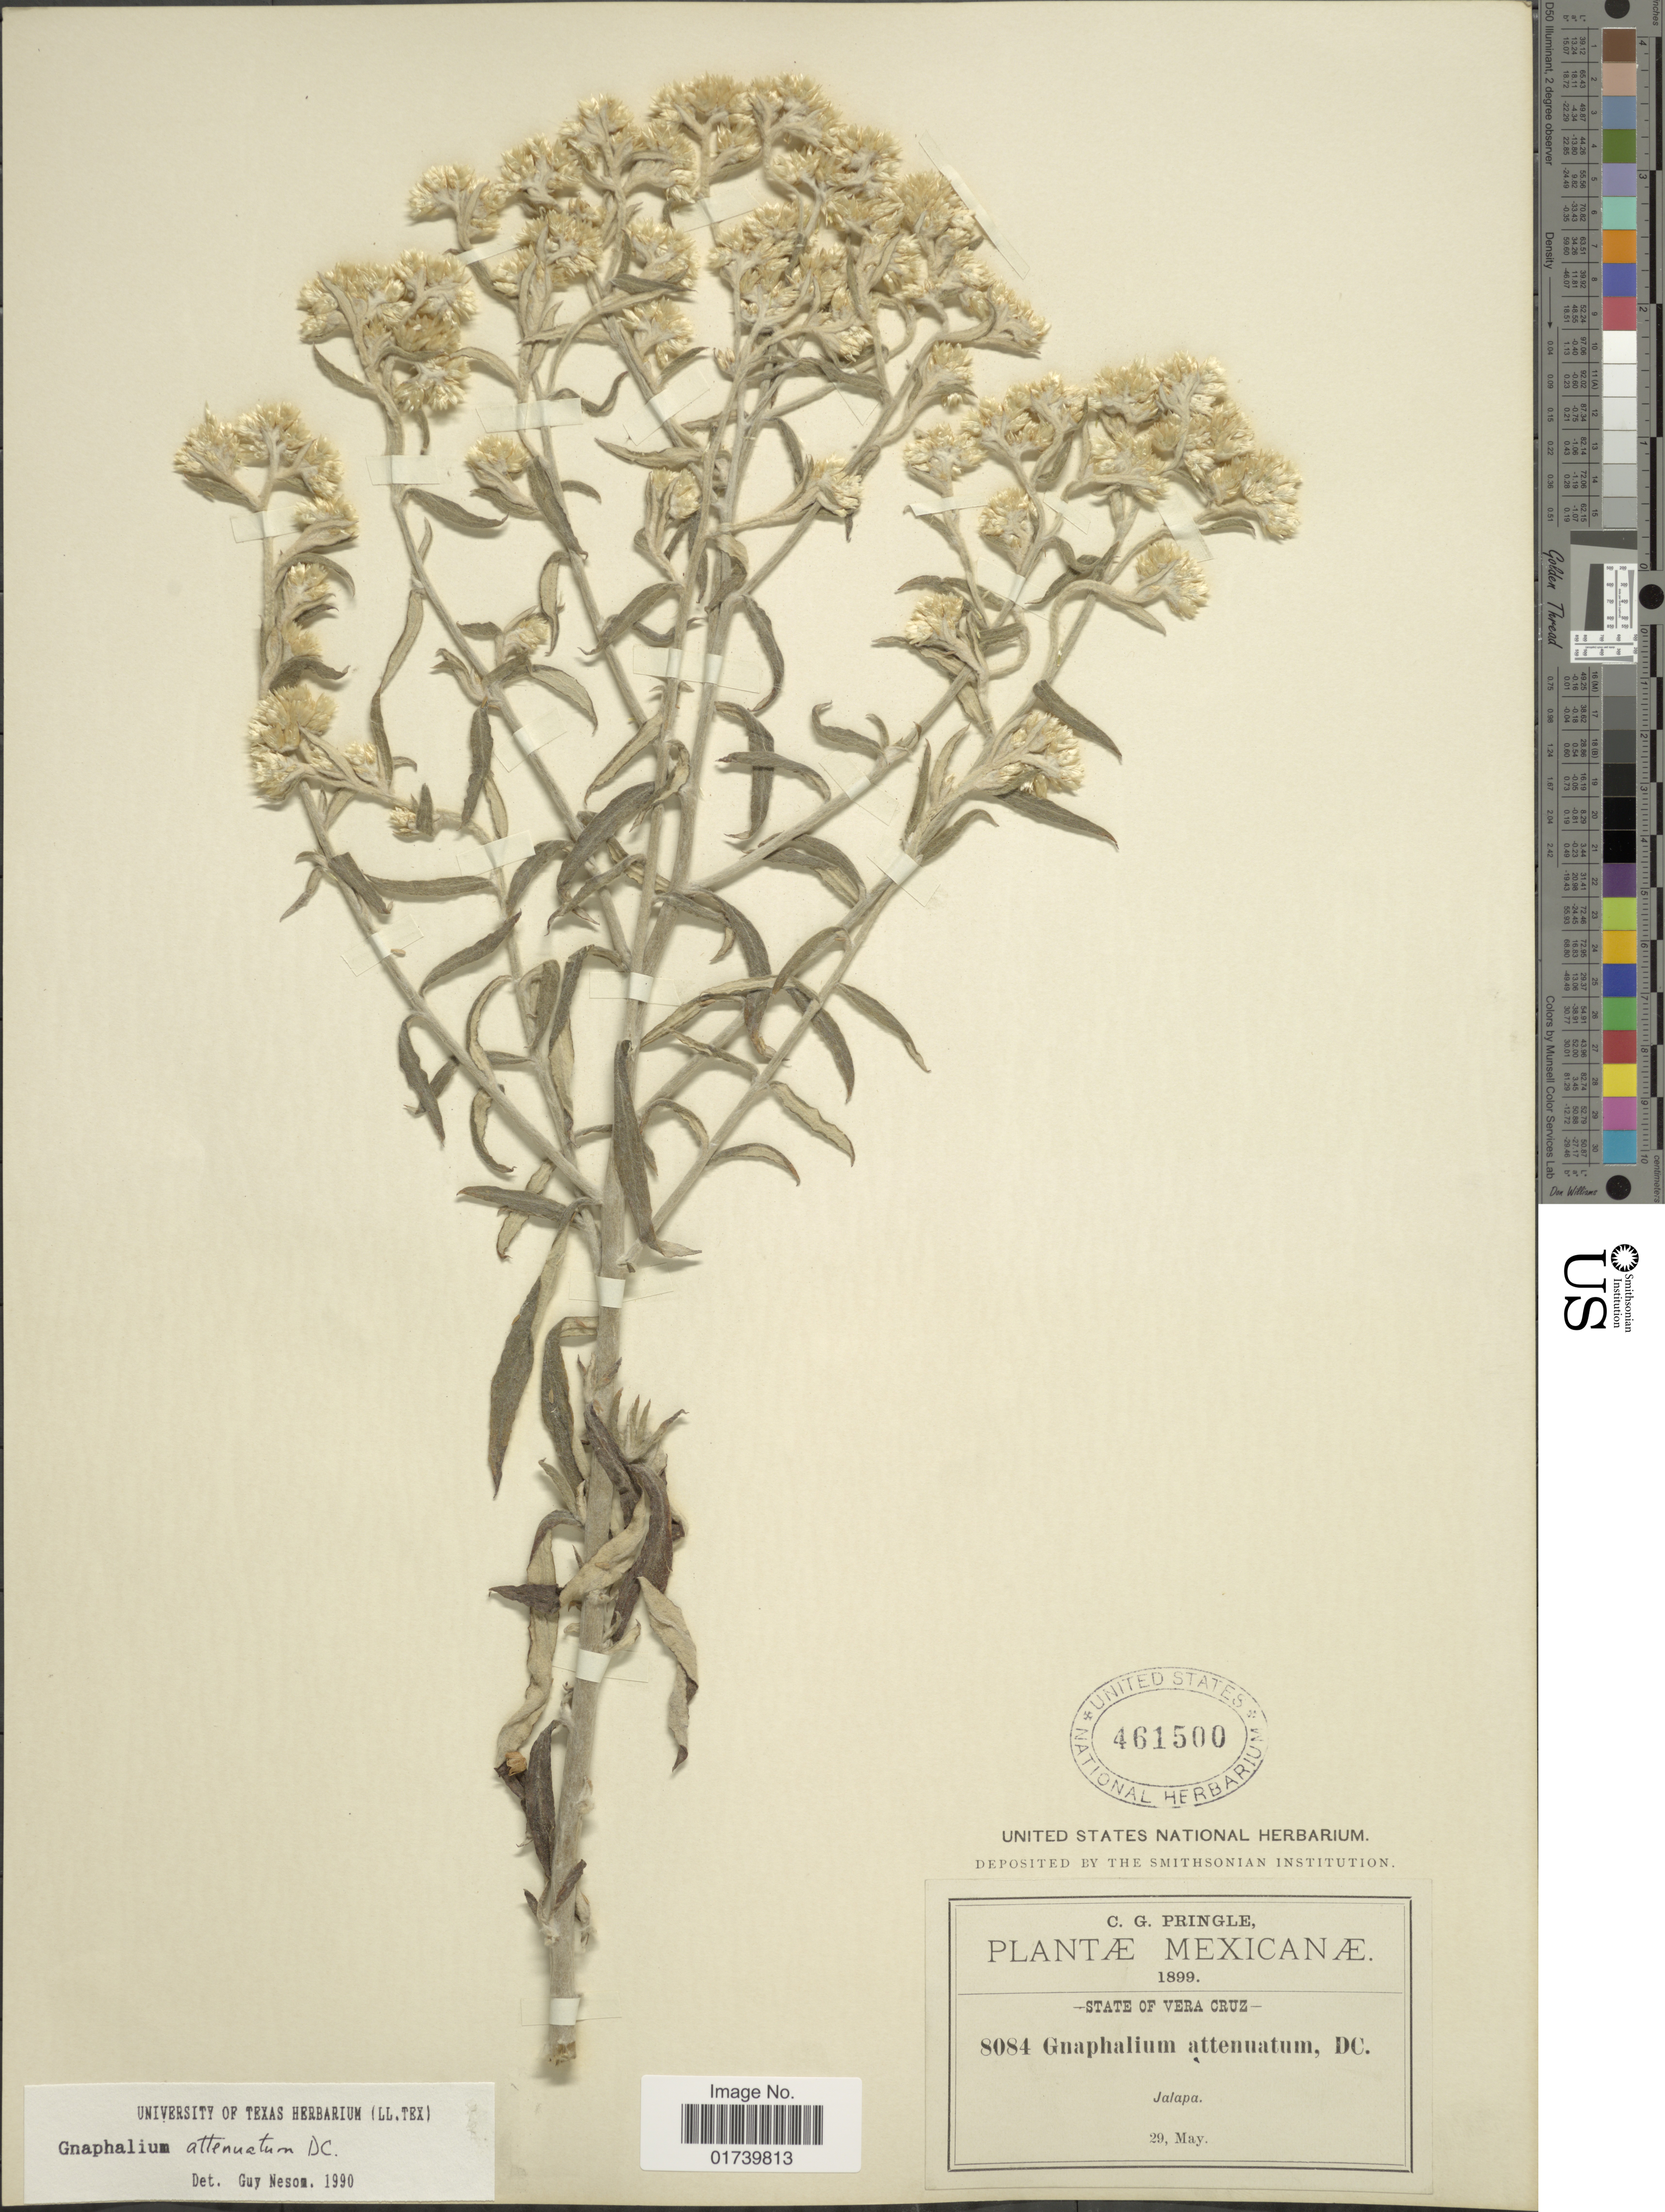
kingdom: Plantae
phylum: Tracheophyta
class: Magnoliopsida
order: Asterales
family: Asteraceae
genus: Pseudognaphalium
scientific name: Pseudognaphalium attenuatum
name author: (DC.) Anderb.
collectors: C. G. Pringle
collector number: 8084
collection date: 1899-05-29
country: Mexico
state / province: Veracruz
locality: Jalapa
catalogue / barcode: US 461500